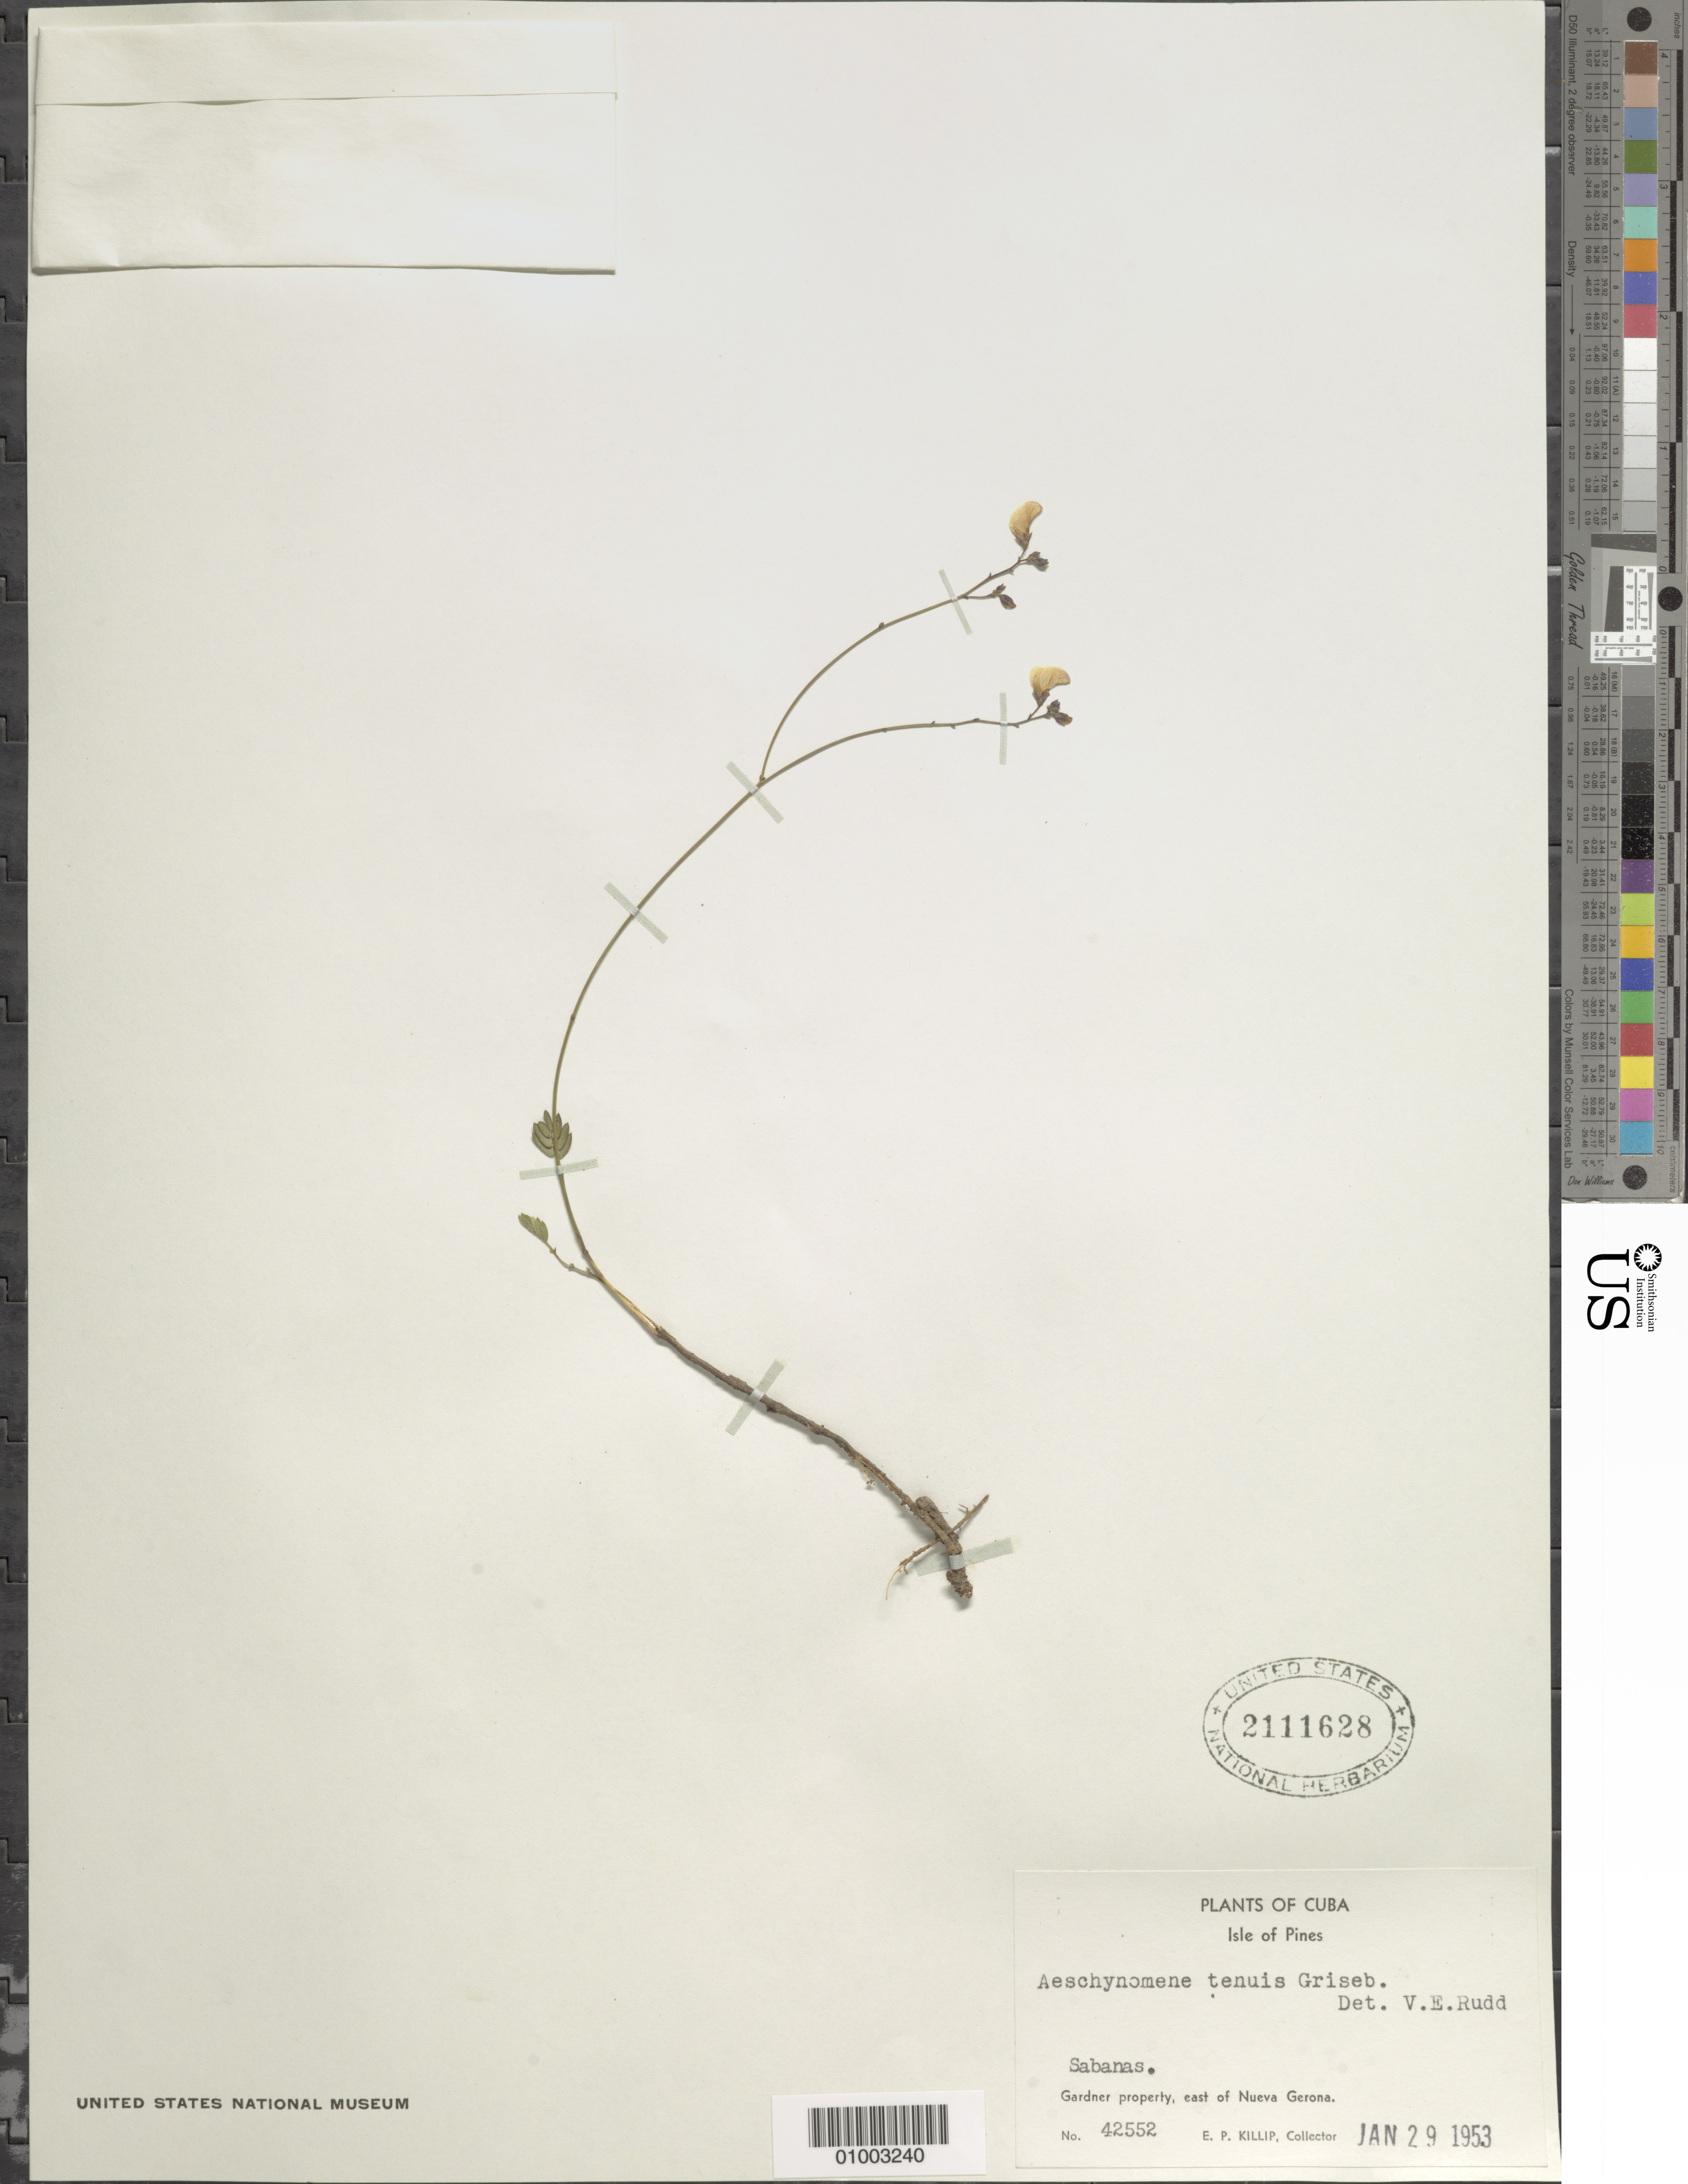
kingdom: Plantae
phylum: Tracheophyta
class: Magnoliopsida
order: Fabales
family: Fabaceae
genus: Aeschynomene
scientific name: Aeschynomene tenuis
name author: Griseb.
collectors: E. P. Killip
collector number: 42552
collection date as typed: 29 Jan 1953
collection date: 1953-01-29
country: Cuba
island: Cuba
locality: Gardner property, east of Nueva Gerona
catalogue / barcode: US 2111628